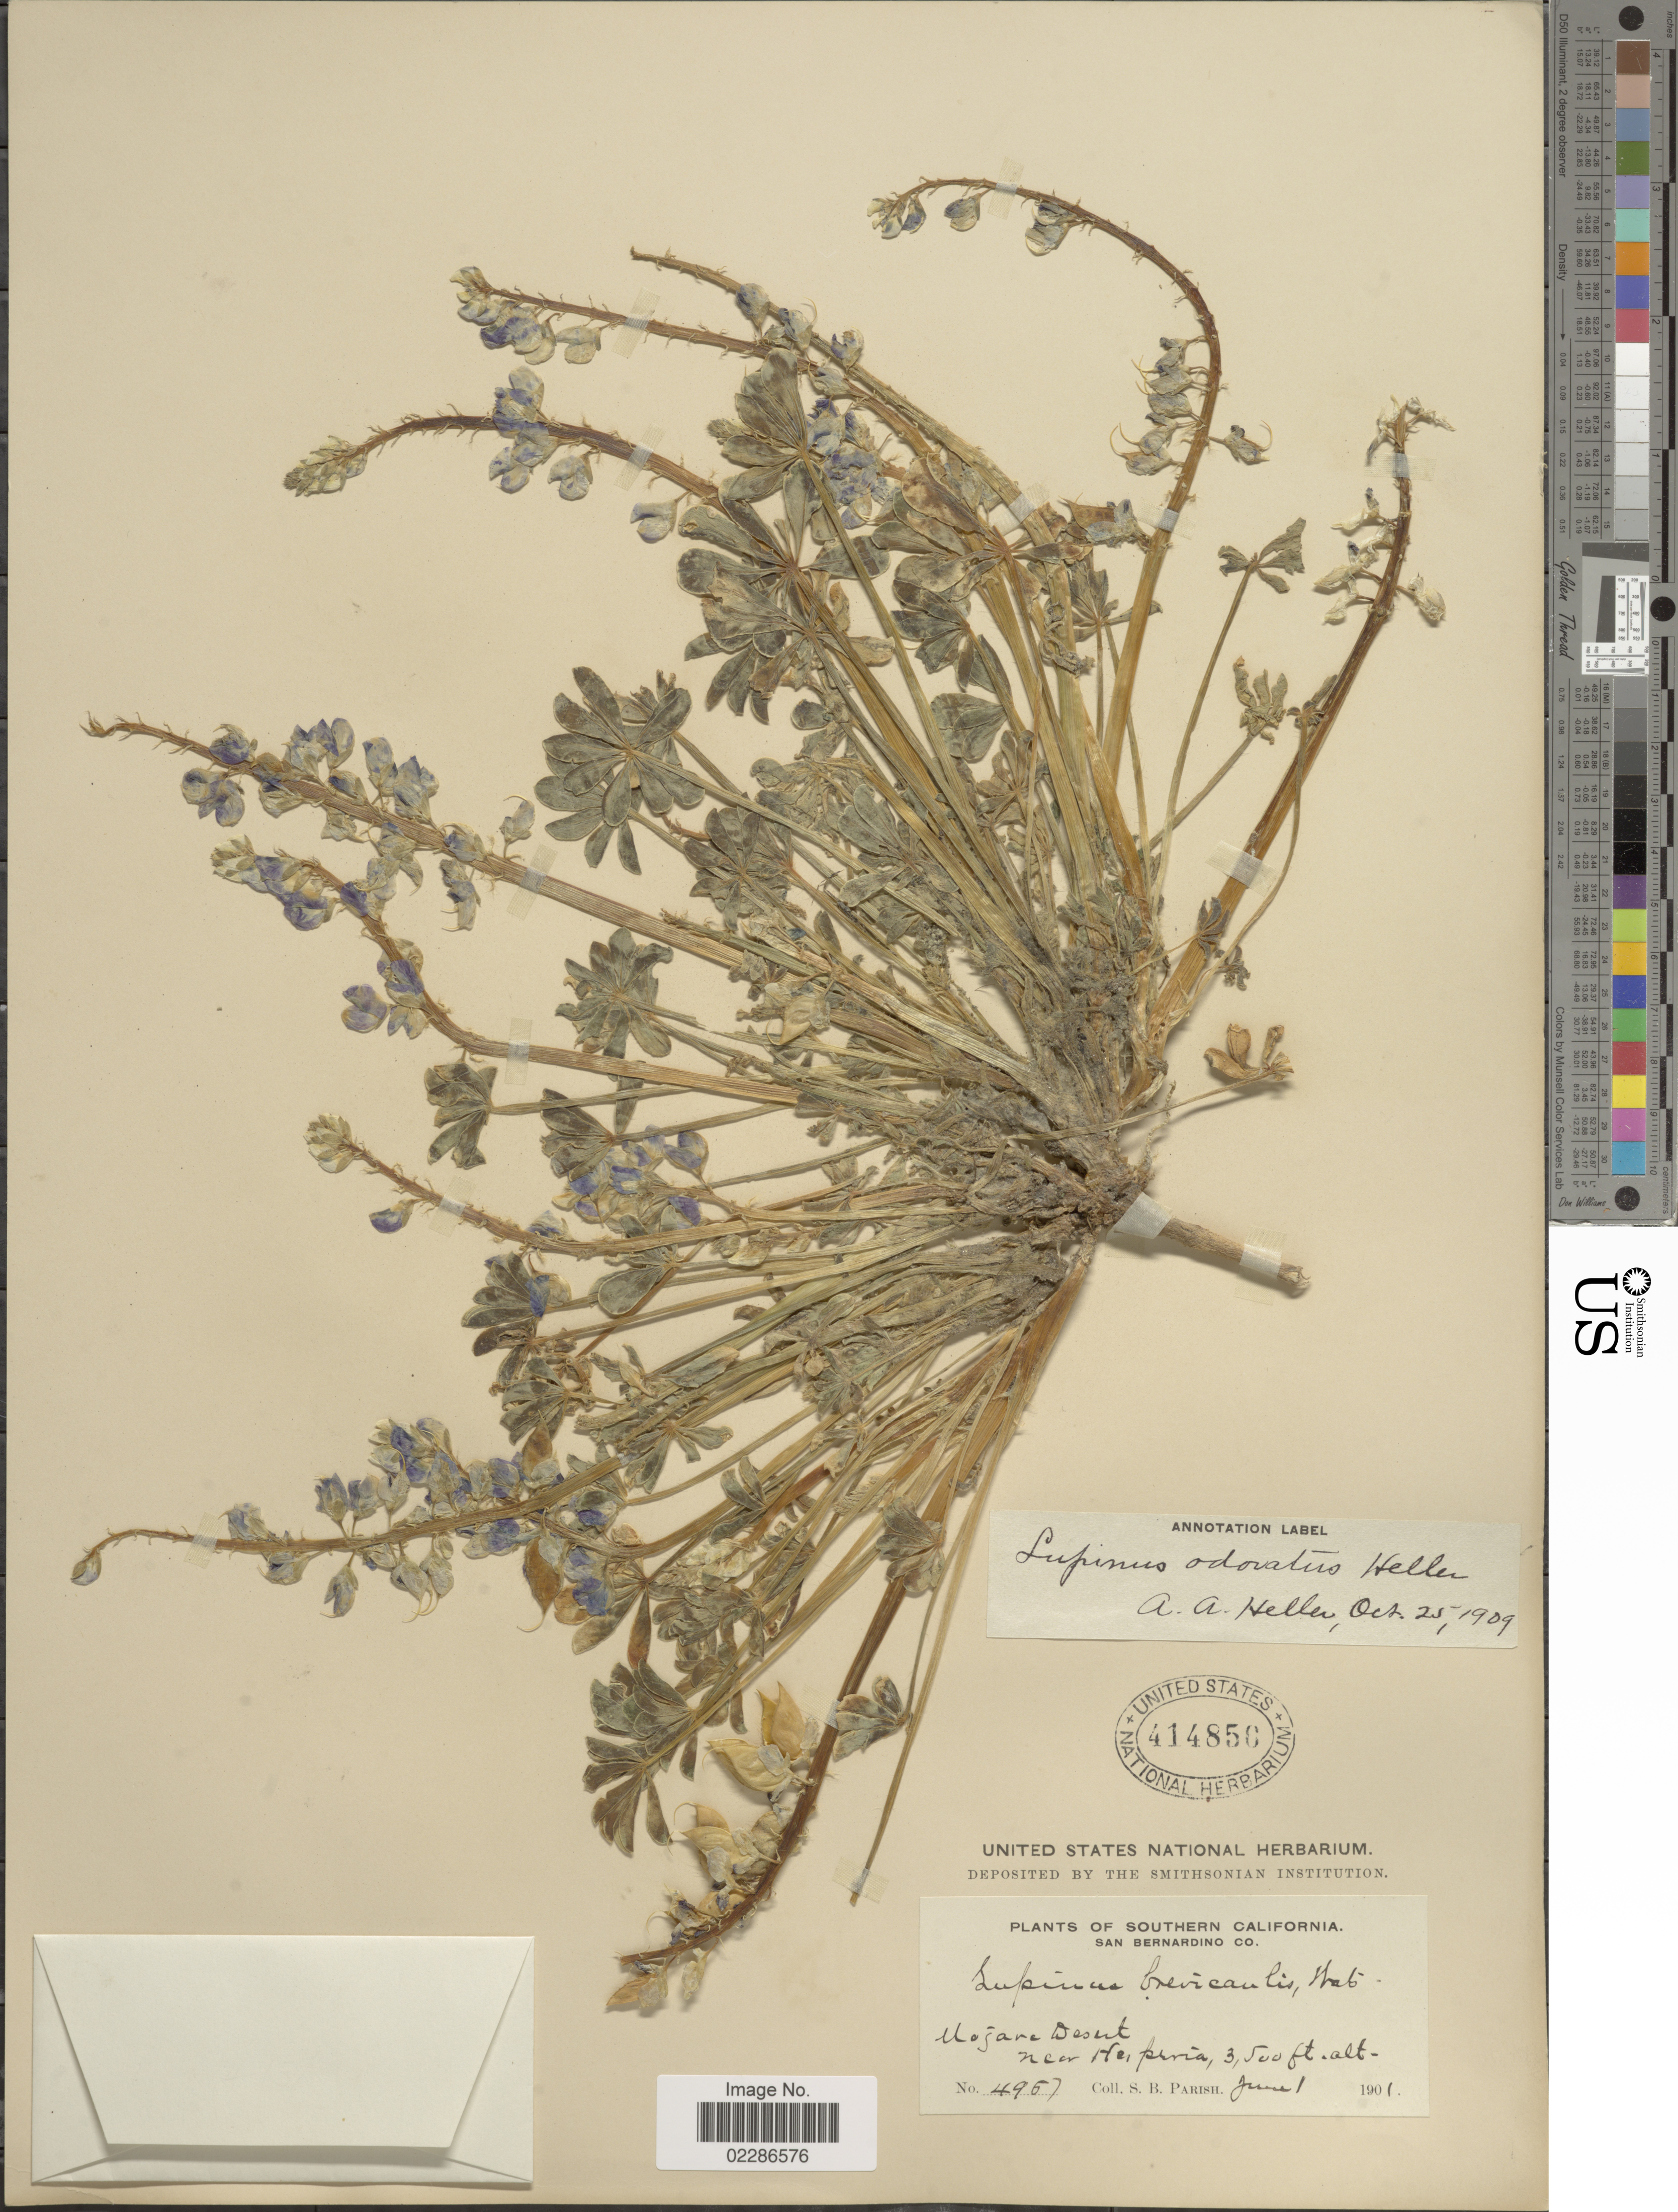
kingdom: Plantae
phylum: Tracheophyta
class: Magnoliopsida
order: Fabales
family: Fabaceae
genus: Lupinus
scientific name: Lupinus odoratus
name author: A. Heller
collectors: S. B. Parish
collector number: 4957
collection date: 1901-06-01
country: United States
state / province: California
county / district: San Bernardino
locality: Southern California, San Bernardino Co, Mojave Desert near Heiperia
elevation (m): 1067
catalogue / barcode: US 414856